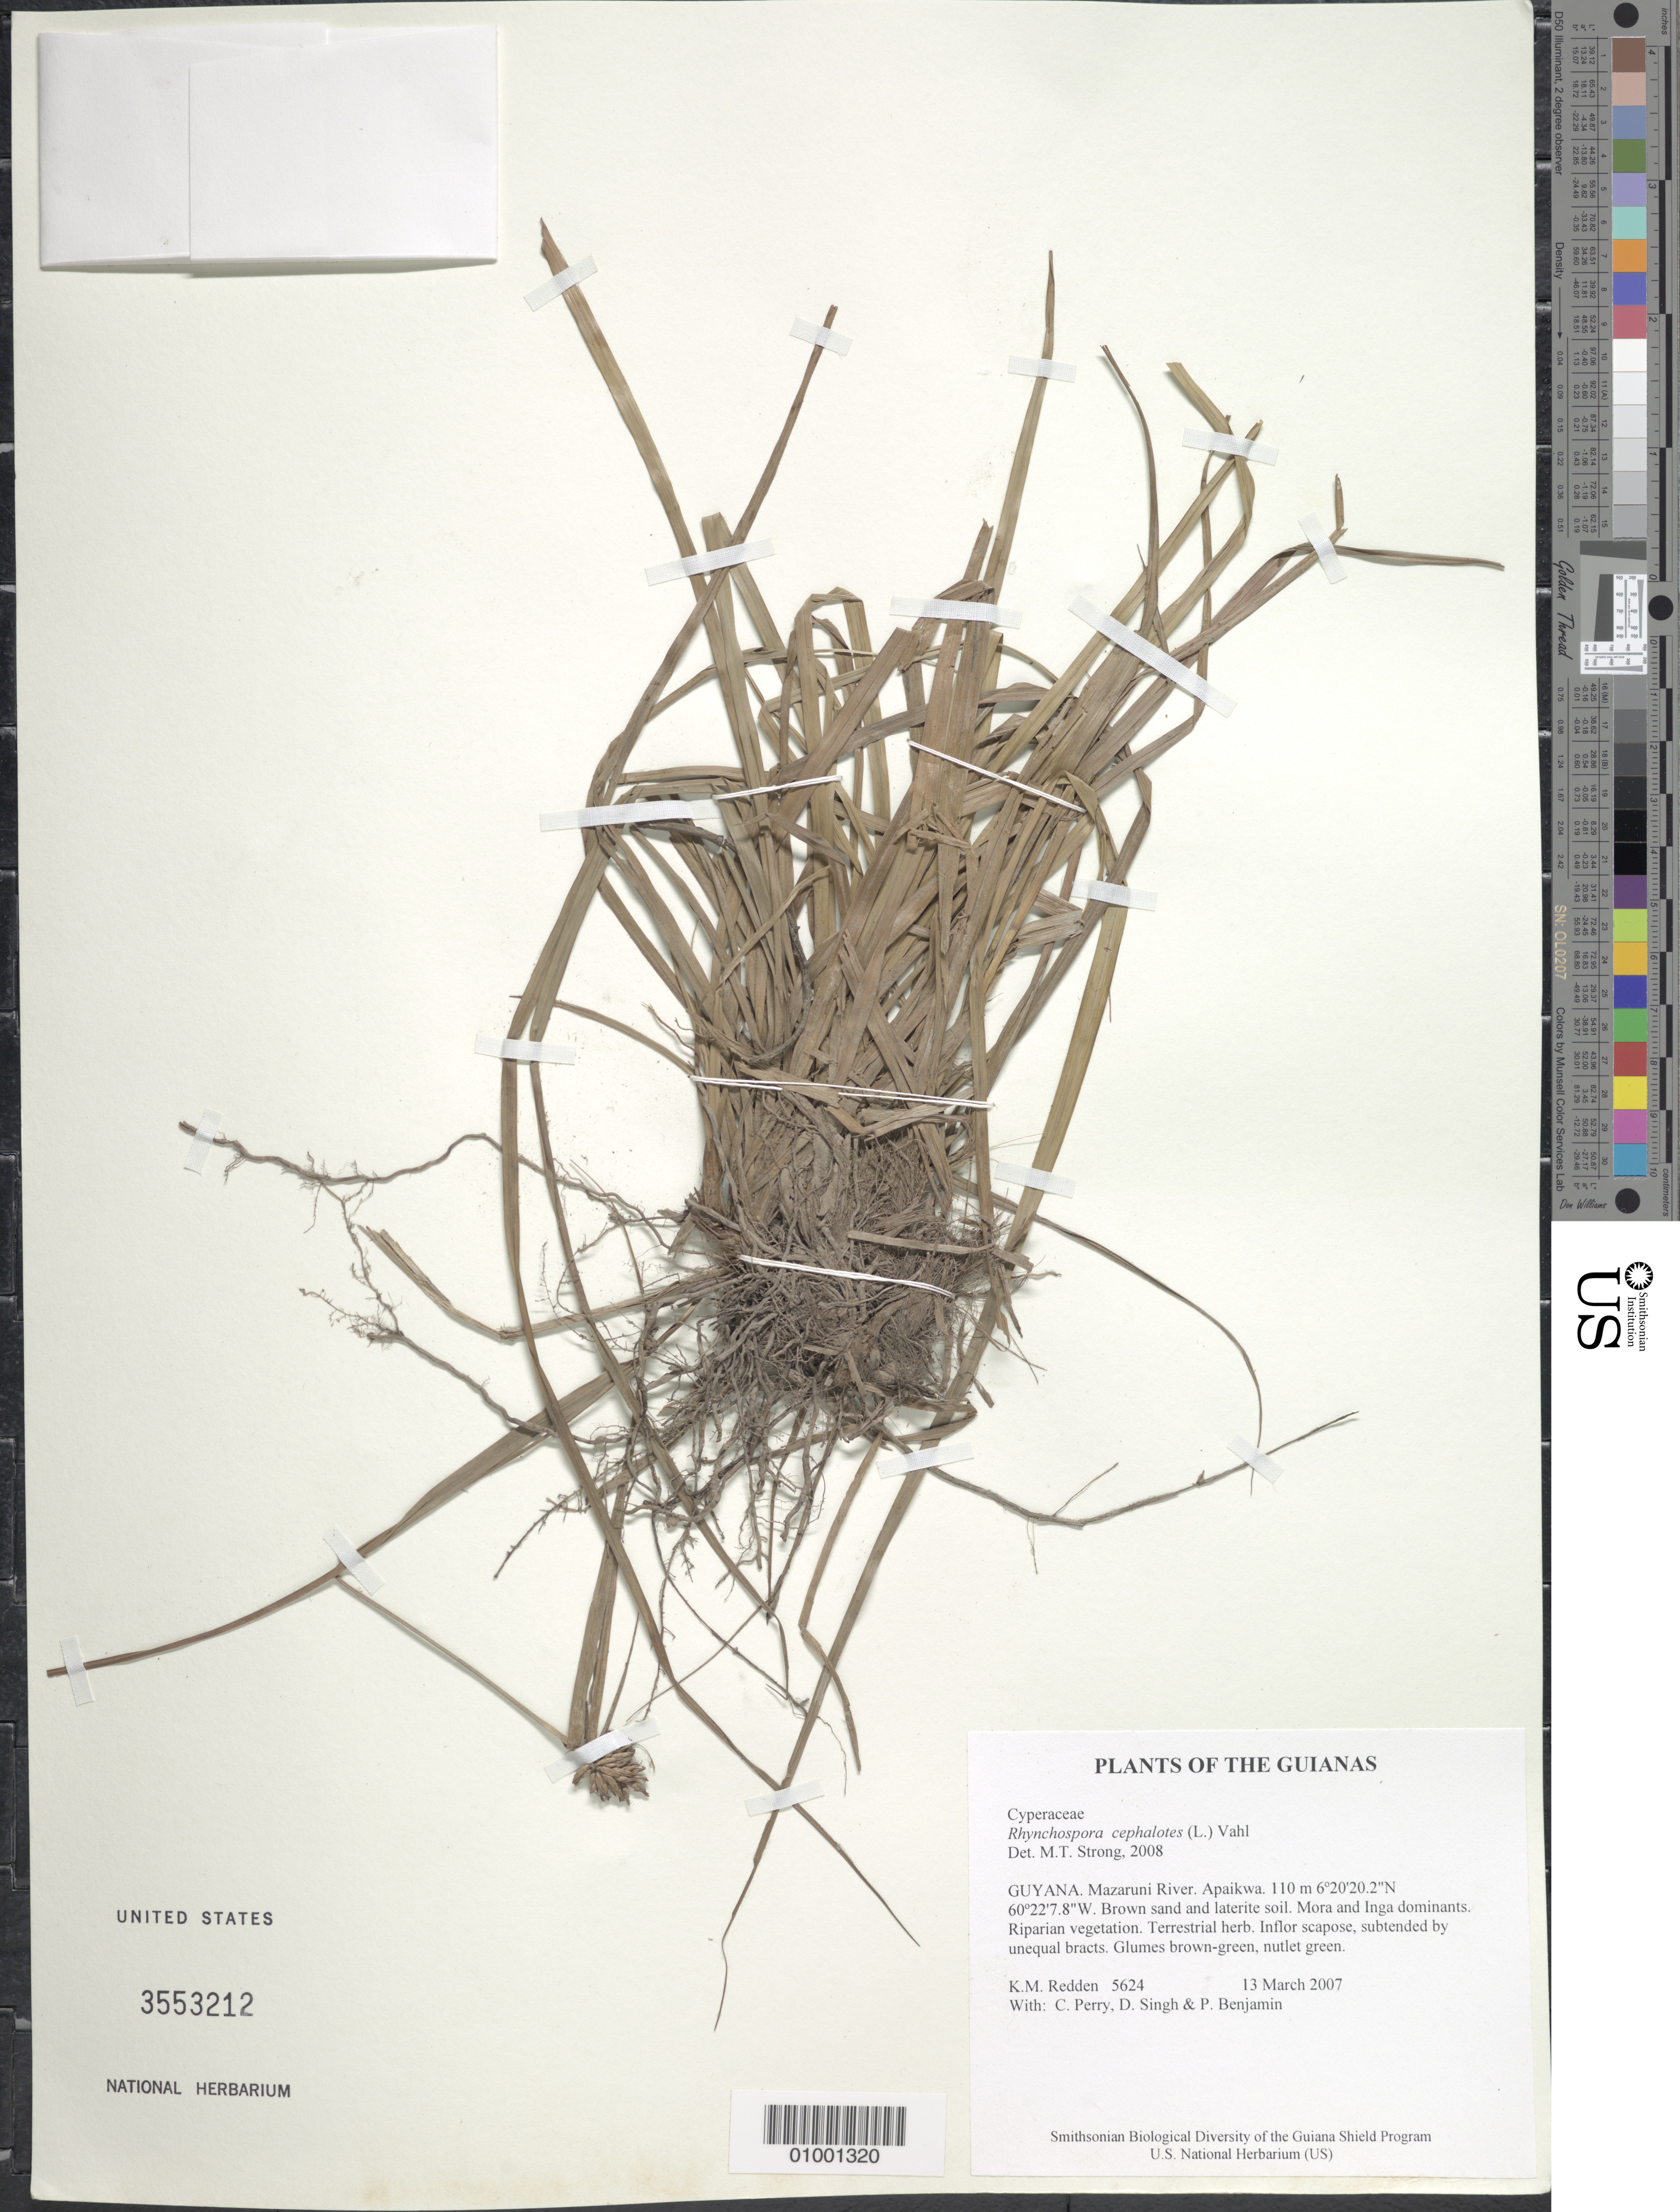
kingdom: Plantae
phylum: Tracheophyta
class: Liliopsida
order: Poales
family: Cyperaceae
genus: Rhynchospora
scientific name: Rhynchospora cephalotes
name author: (L.) Vahl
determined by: Strong, M. T., (US), Smithsonian Institution - National Museum of Natural History (UNITED STATES)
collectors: K. M. Redden, C. Perry, D. Singh & P. Benjamin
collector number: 5624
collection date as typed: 13 March 2007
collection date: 2007-03-13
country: Guyana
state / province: Cuyuni-Mazaruni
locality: Mazaruni River. Apaikwa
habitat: Brown sand and laterite soil. Mora and Inga dominant. Riparian vegetation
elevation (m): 110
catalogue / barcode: US 3553212